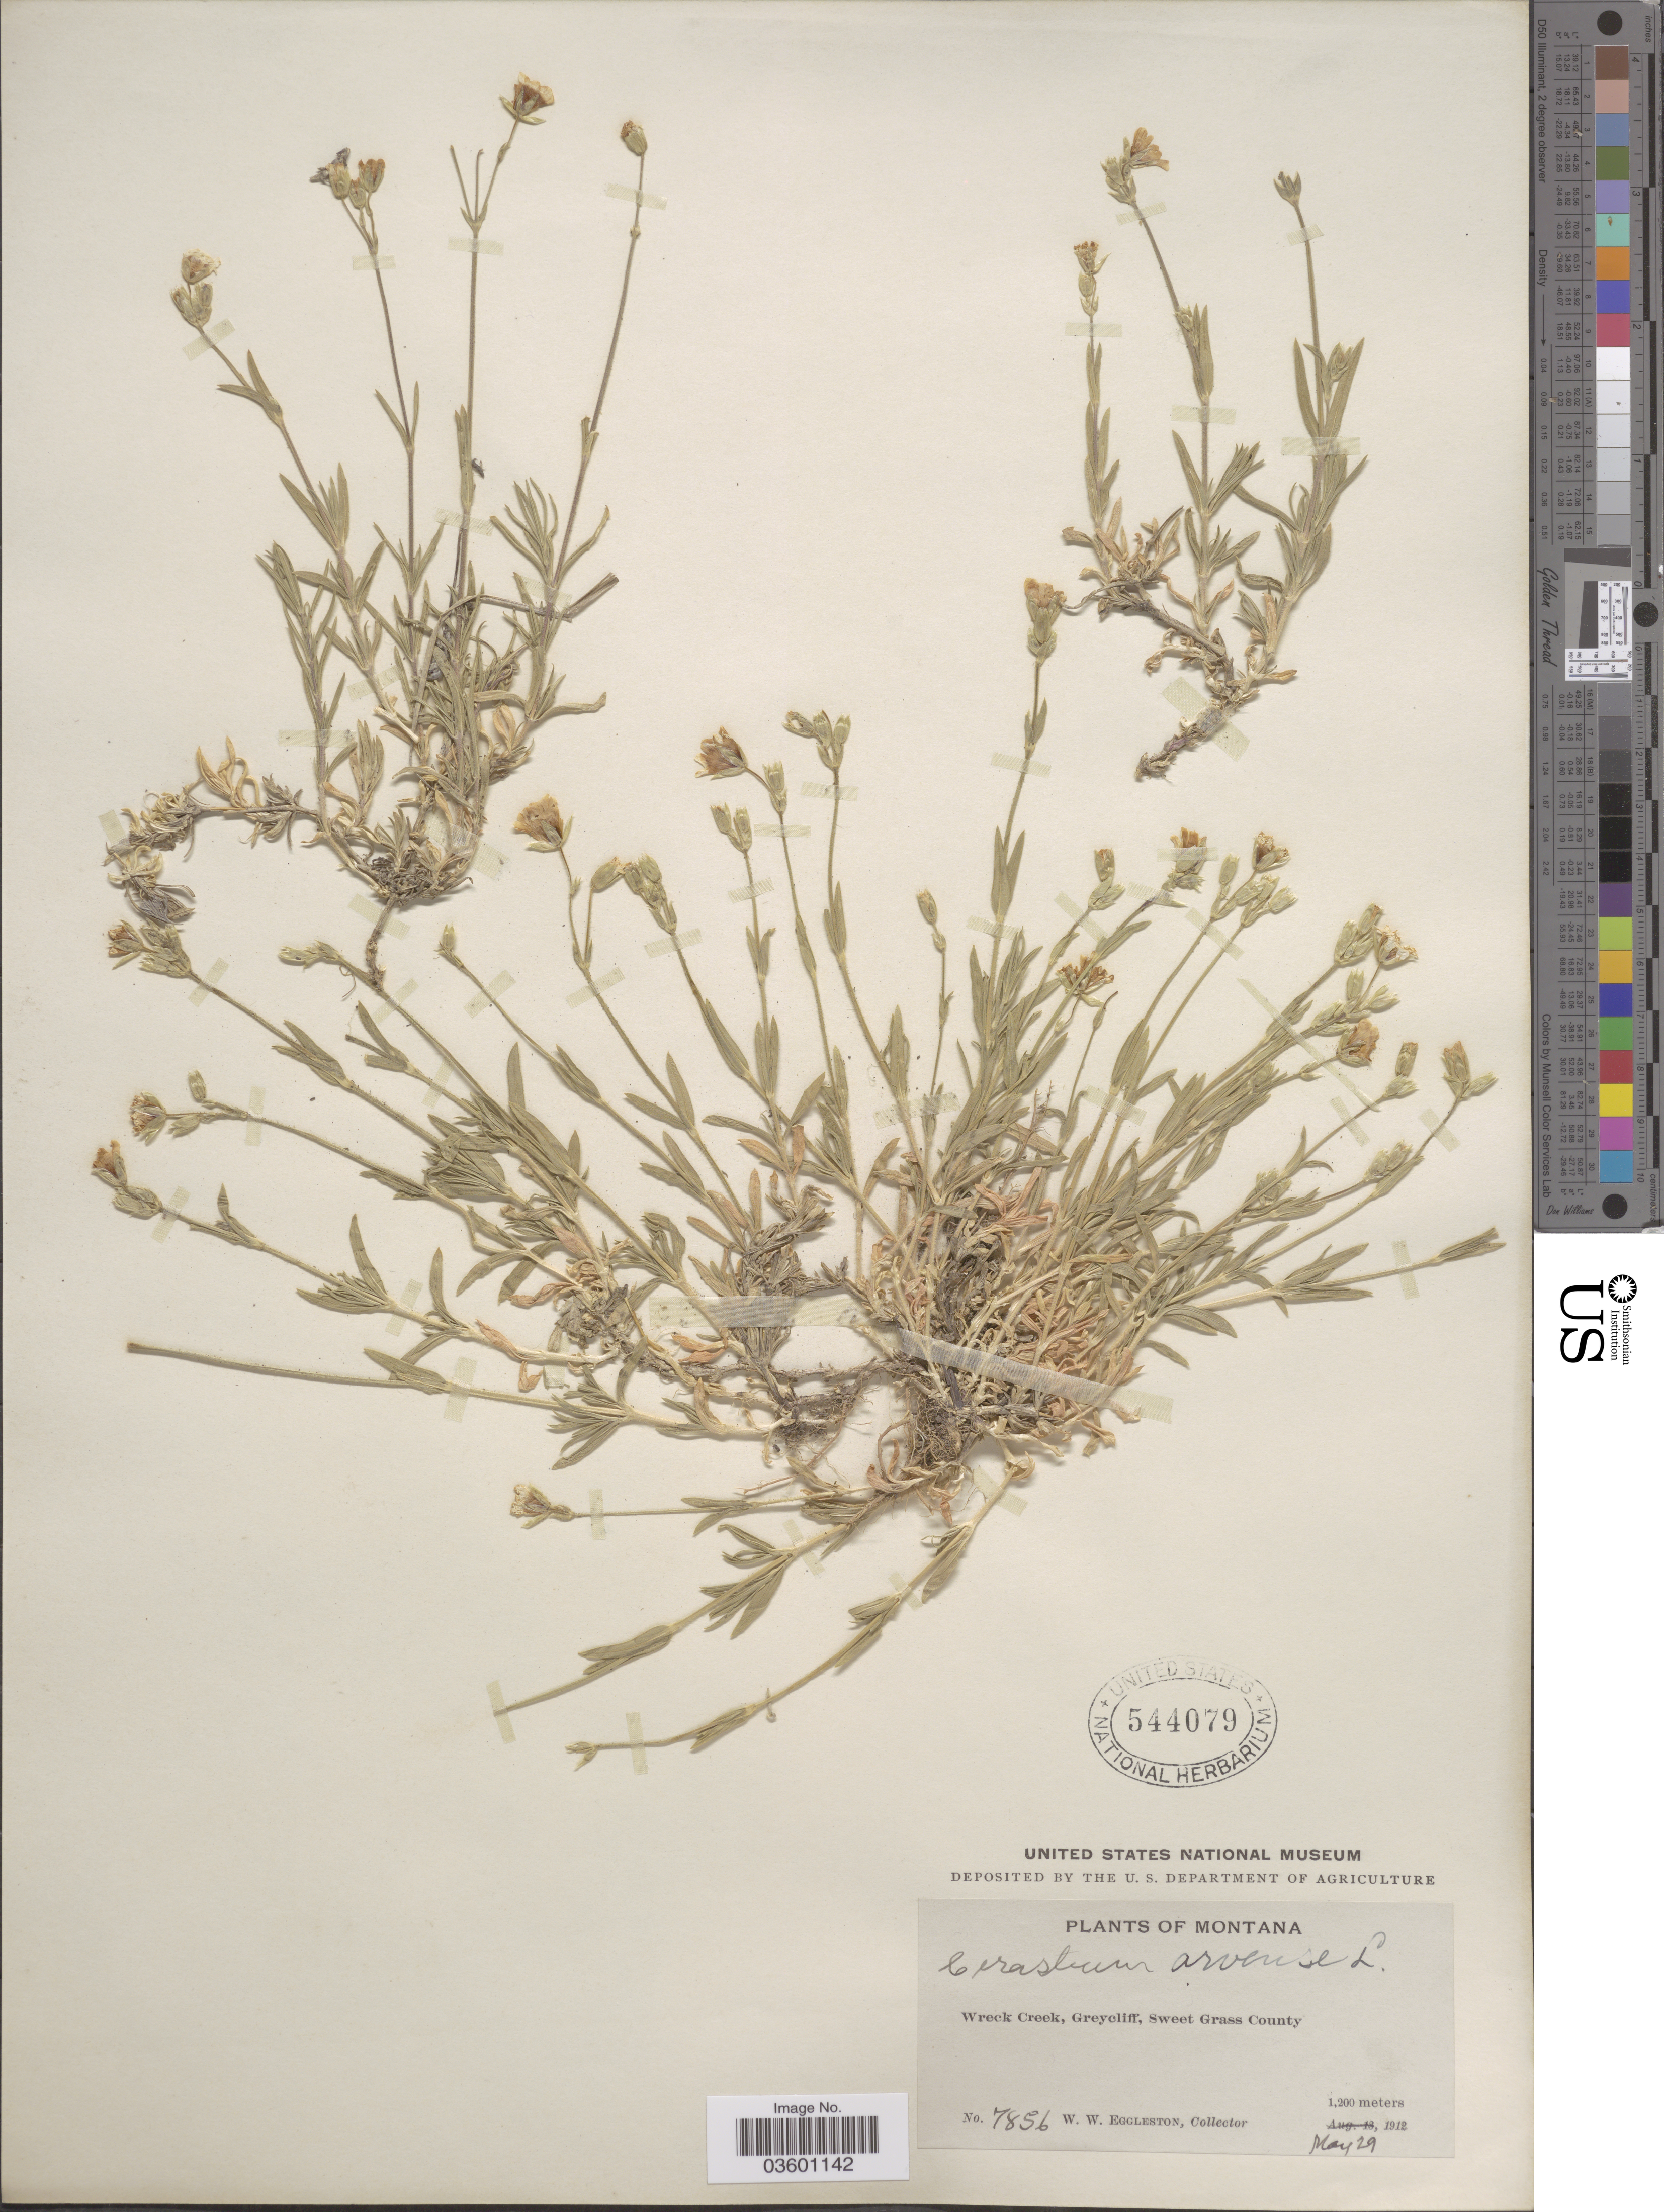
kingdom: Plantae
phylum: Tracheophyta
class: Magnoliopsida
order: Caryophyllales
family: Caryophyllaceae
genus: Cerastium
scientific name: Cerastium arvense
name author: L.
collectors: W. W. Eggleston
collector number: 7856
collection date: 1912-05-29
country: United States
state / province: Montana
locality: Wreck Creek, Greycliff, Sweet Grass County.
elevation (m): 1200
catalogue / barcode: US 544079